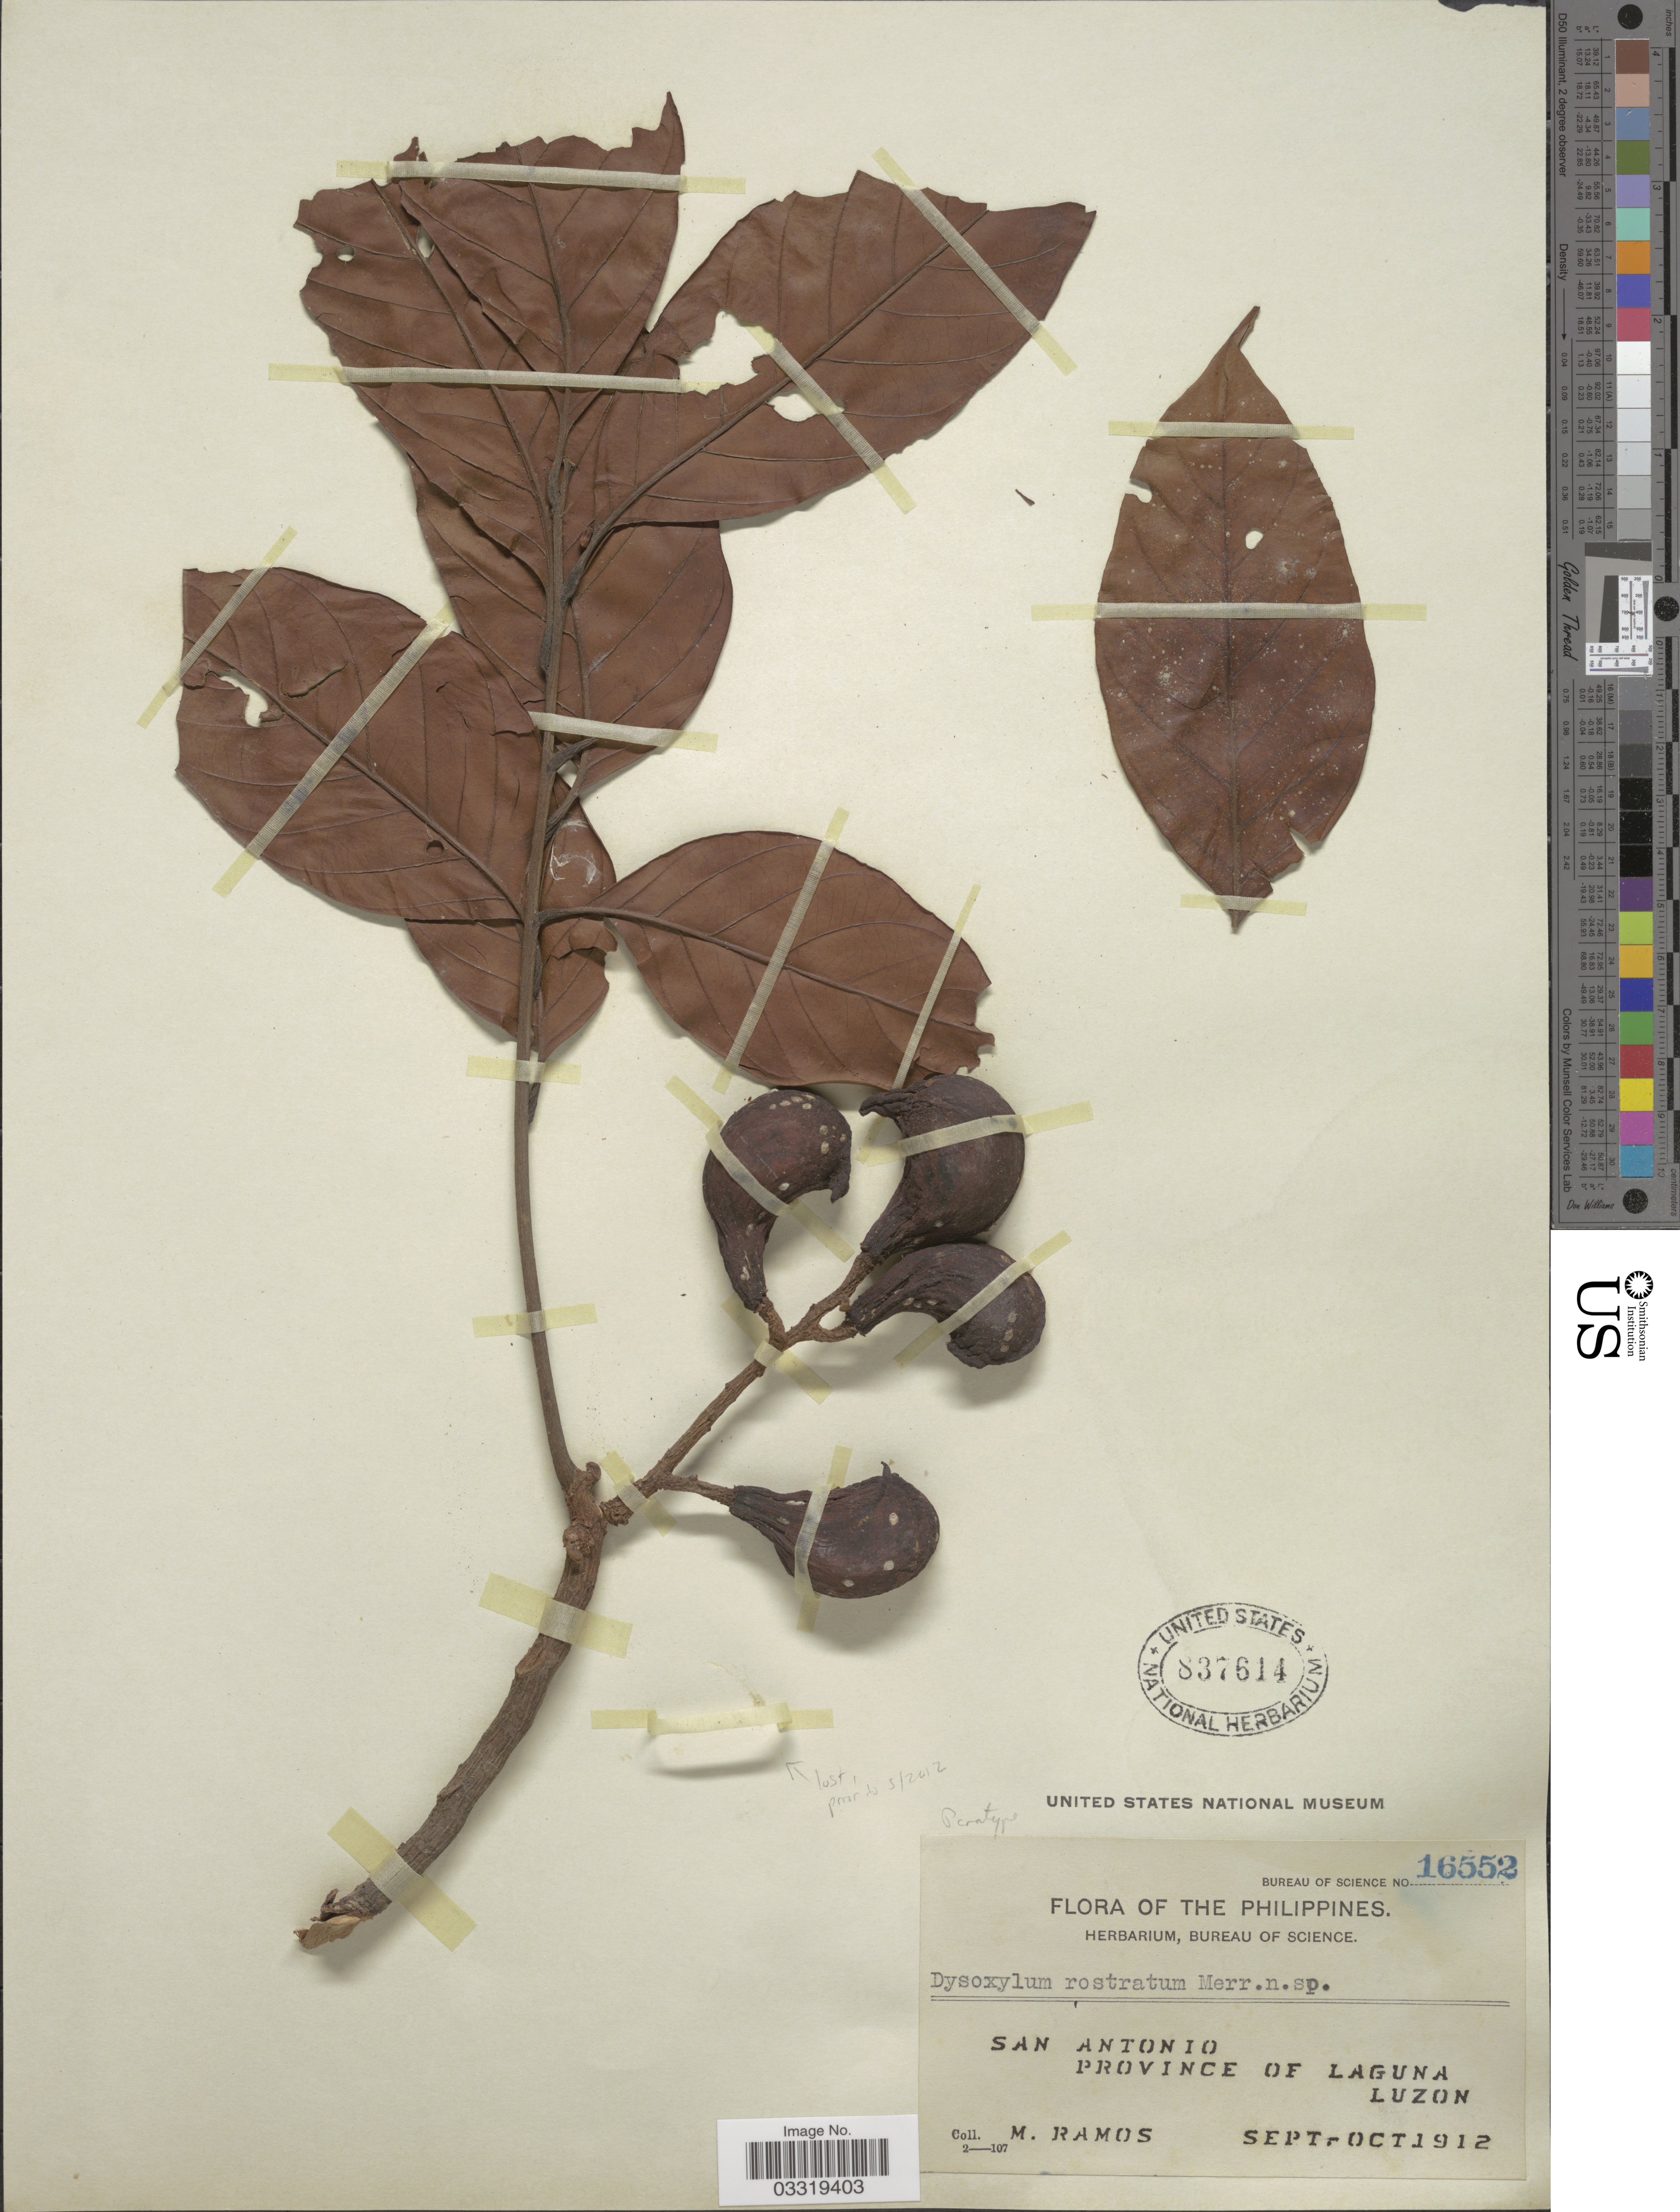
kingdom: Plantae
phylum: Tracheophyta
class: Magnoliopsida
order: Sapindales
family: Meliaceae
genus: Prasoxylon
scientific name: Prasoxylon alliaceum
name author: (Blume) M. Roem.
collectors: M. Ramos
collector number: Bureau of Science 16552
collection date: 1912-09/1912-10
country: Philippines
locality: San Antonio, Province of Laguna, Luzon.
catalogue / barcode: US 837614